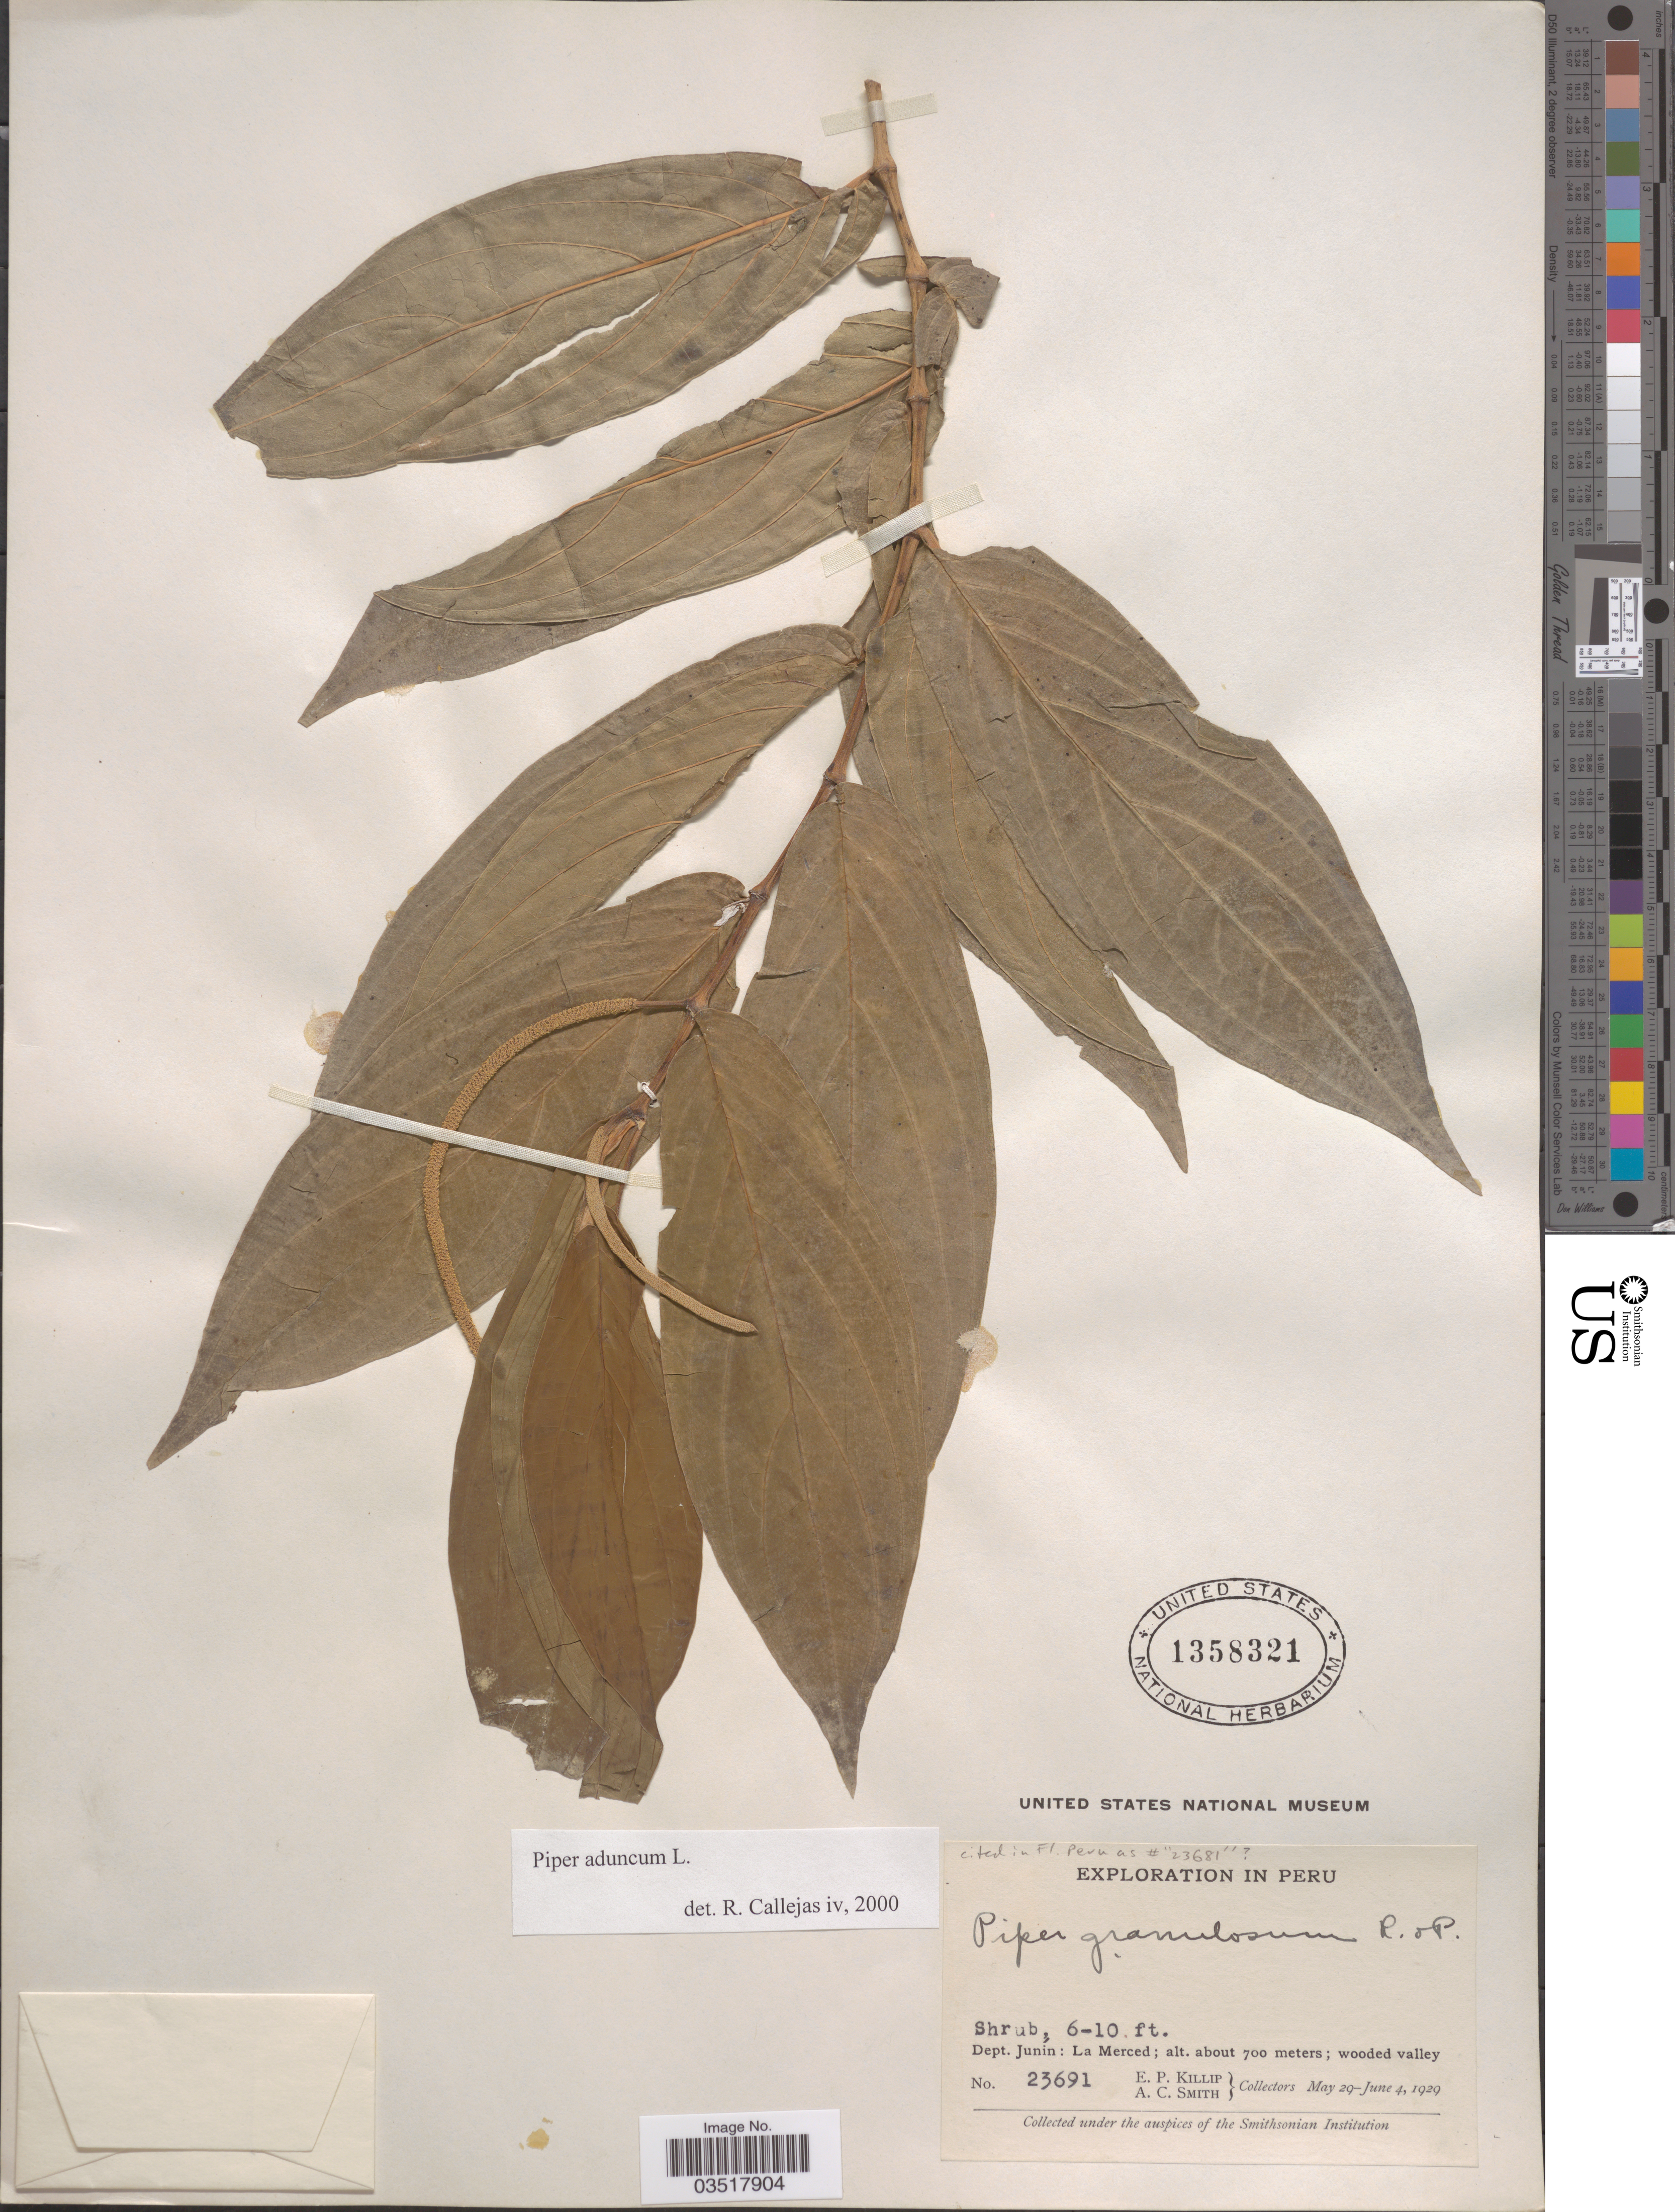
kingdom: Plantae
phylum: Tracheophyta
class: Magnoliopsida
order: Piperales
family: Piperaceae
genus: Piper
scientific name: Piper aduncum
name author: L.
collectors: E. P. Killip & A. C. Smith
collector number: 23691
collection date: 1929-05-20/1929-06-04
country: Peru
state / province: Junín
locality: Dept. Junín: La Merced.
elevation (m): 700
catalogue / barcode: US 1358321